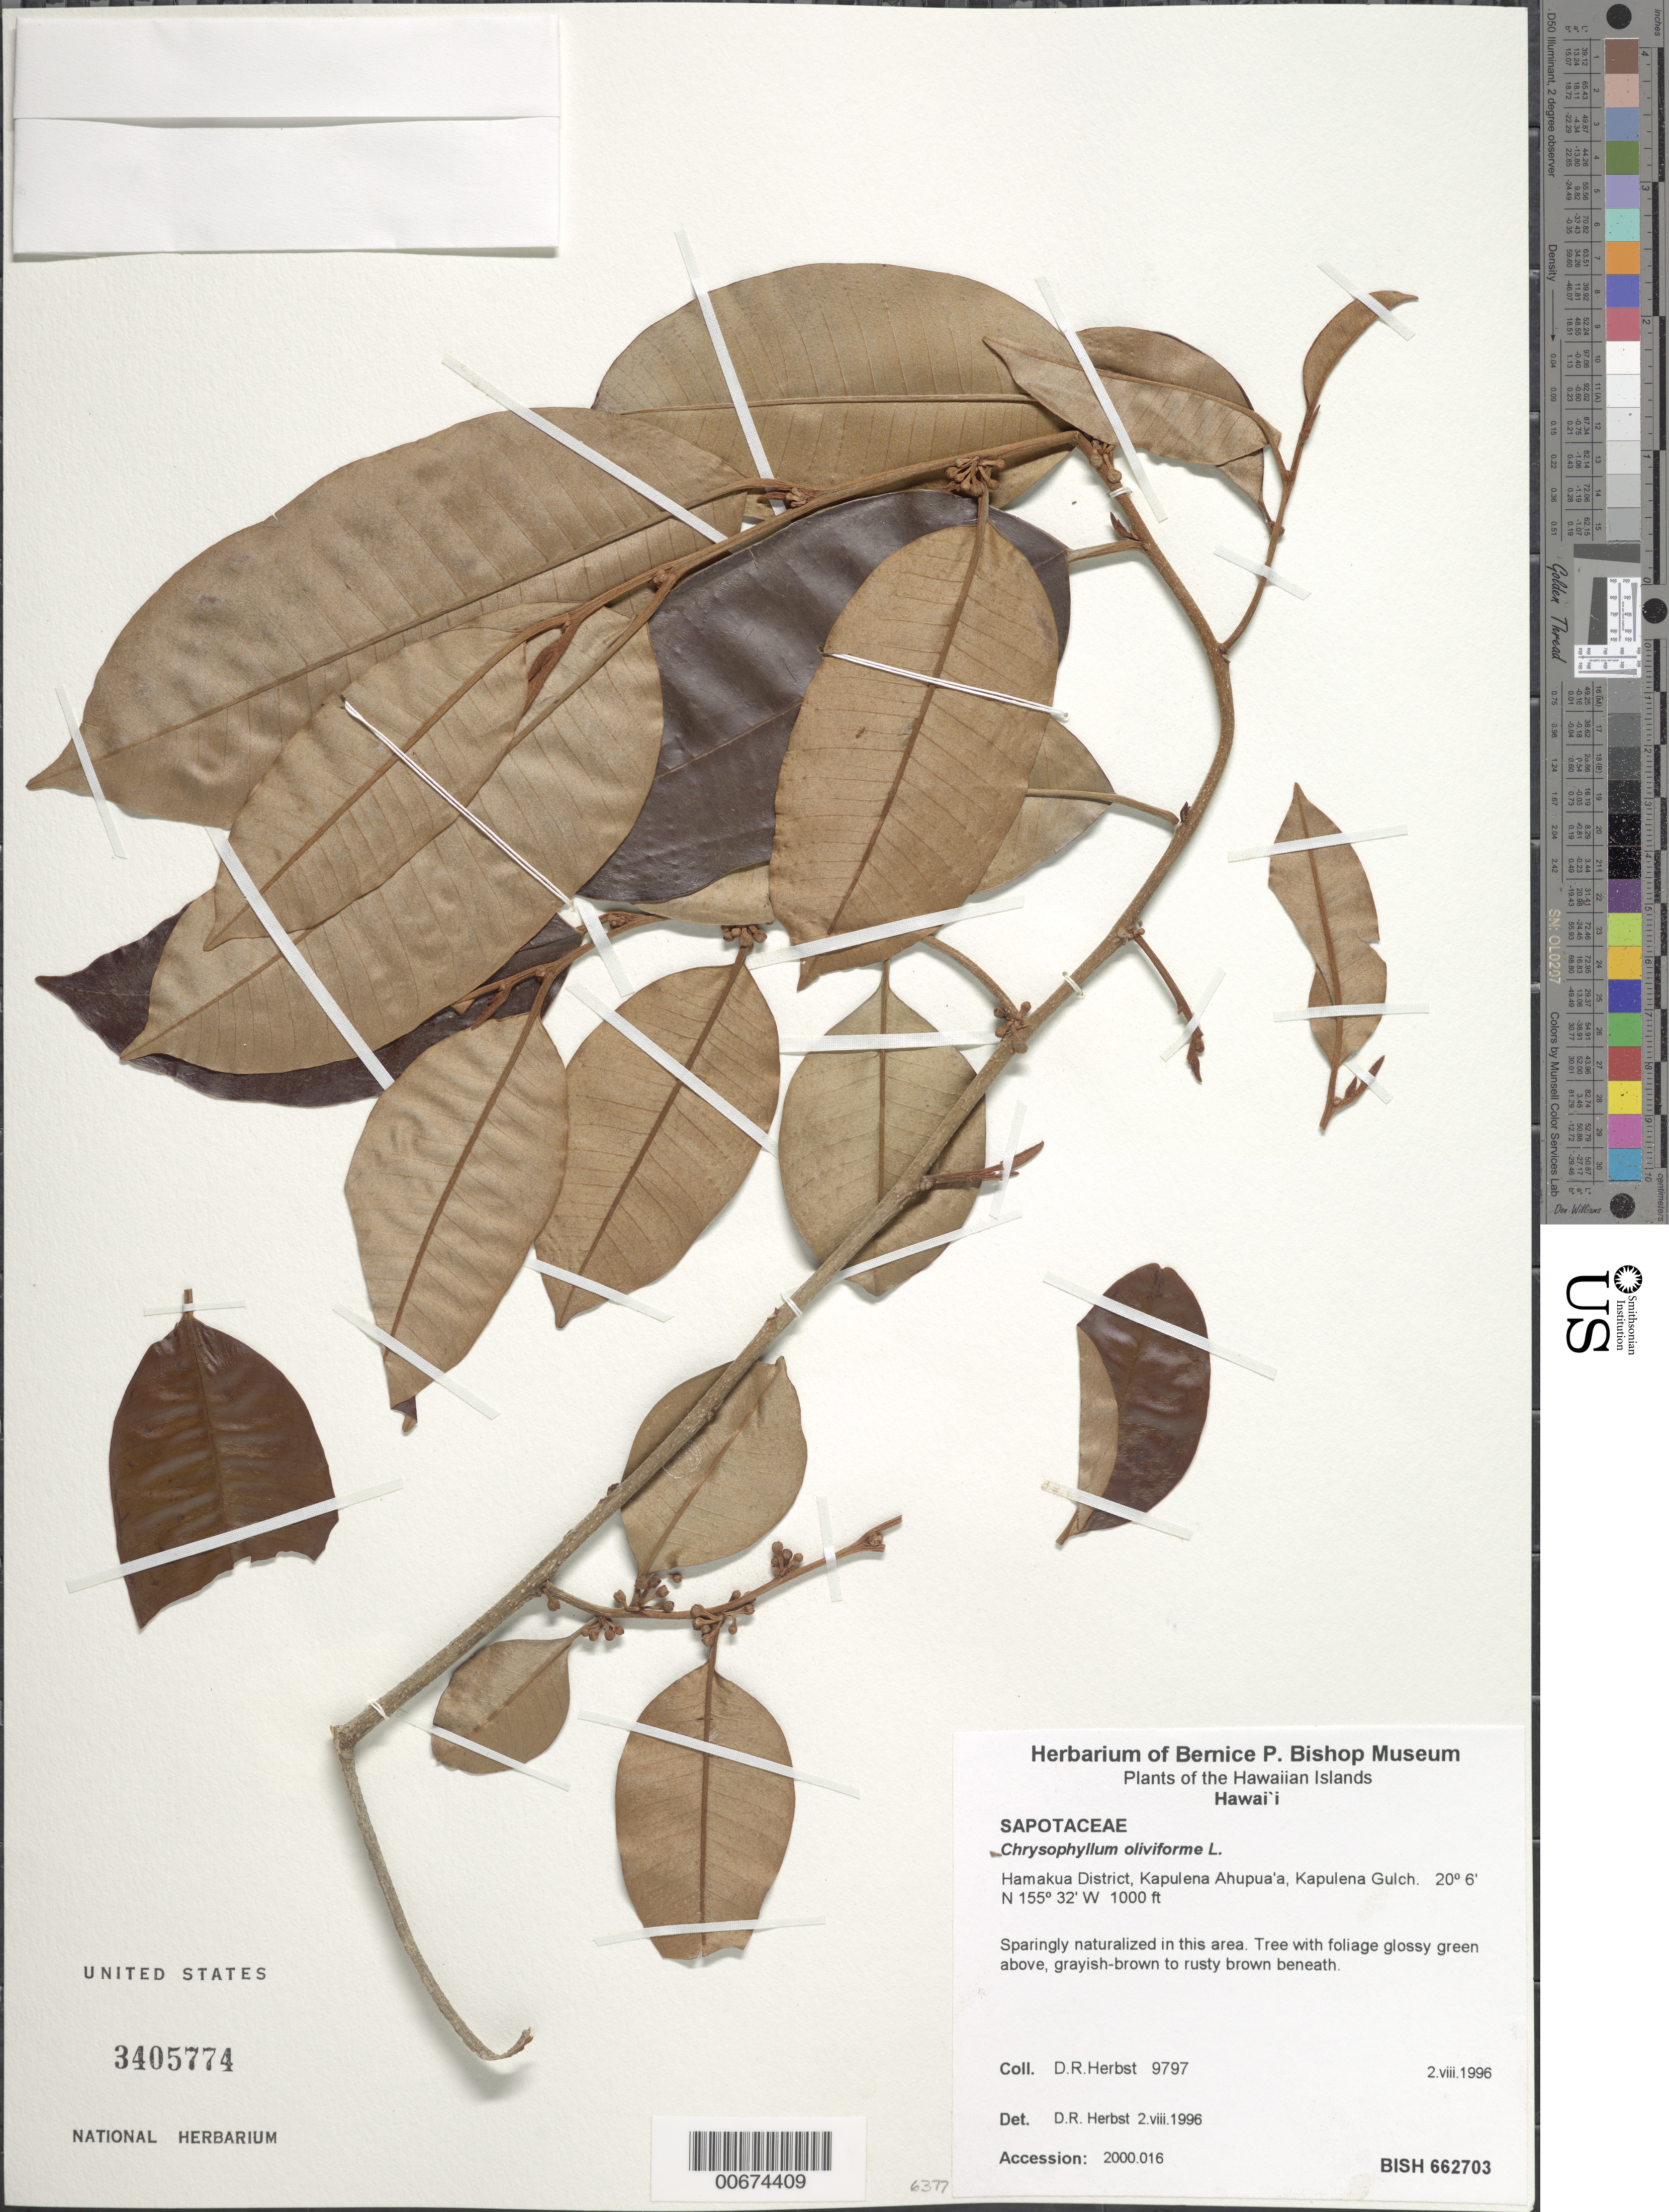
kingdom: Plantae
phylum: Tracheophyta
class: Magnoliopsida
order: Ericales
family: Sapotaceae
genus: Chrysophyllum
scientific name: Chrysophyllum oliviforme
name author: L.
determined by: Herbst, D. R.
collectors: D. R. Herbst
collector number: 9797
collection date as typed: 2 Aug 1996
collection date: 1996-08-02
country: United States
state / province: Hawaii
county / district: Hawaii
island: Hawaii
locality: Hamakua Distr., Kapulena Ahupua'a, Kapulena Gulch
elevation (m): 304.8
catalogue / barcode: US 3405774